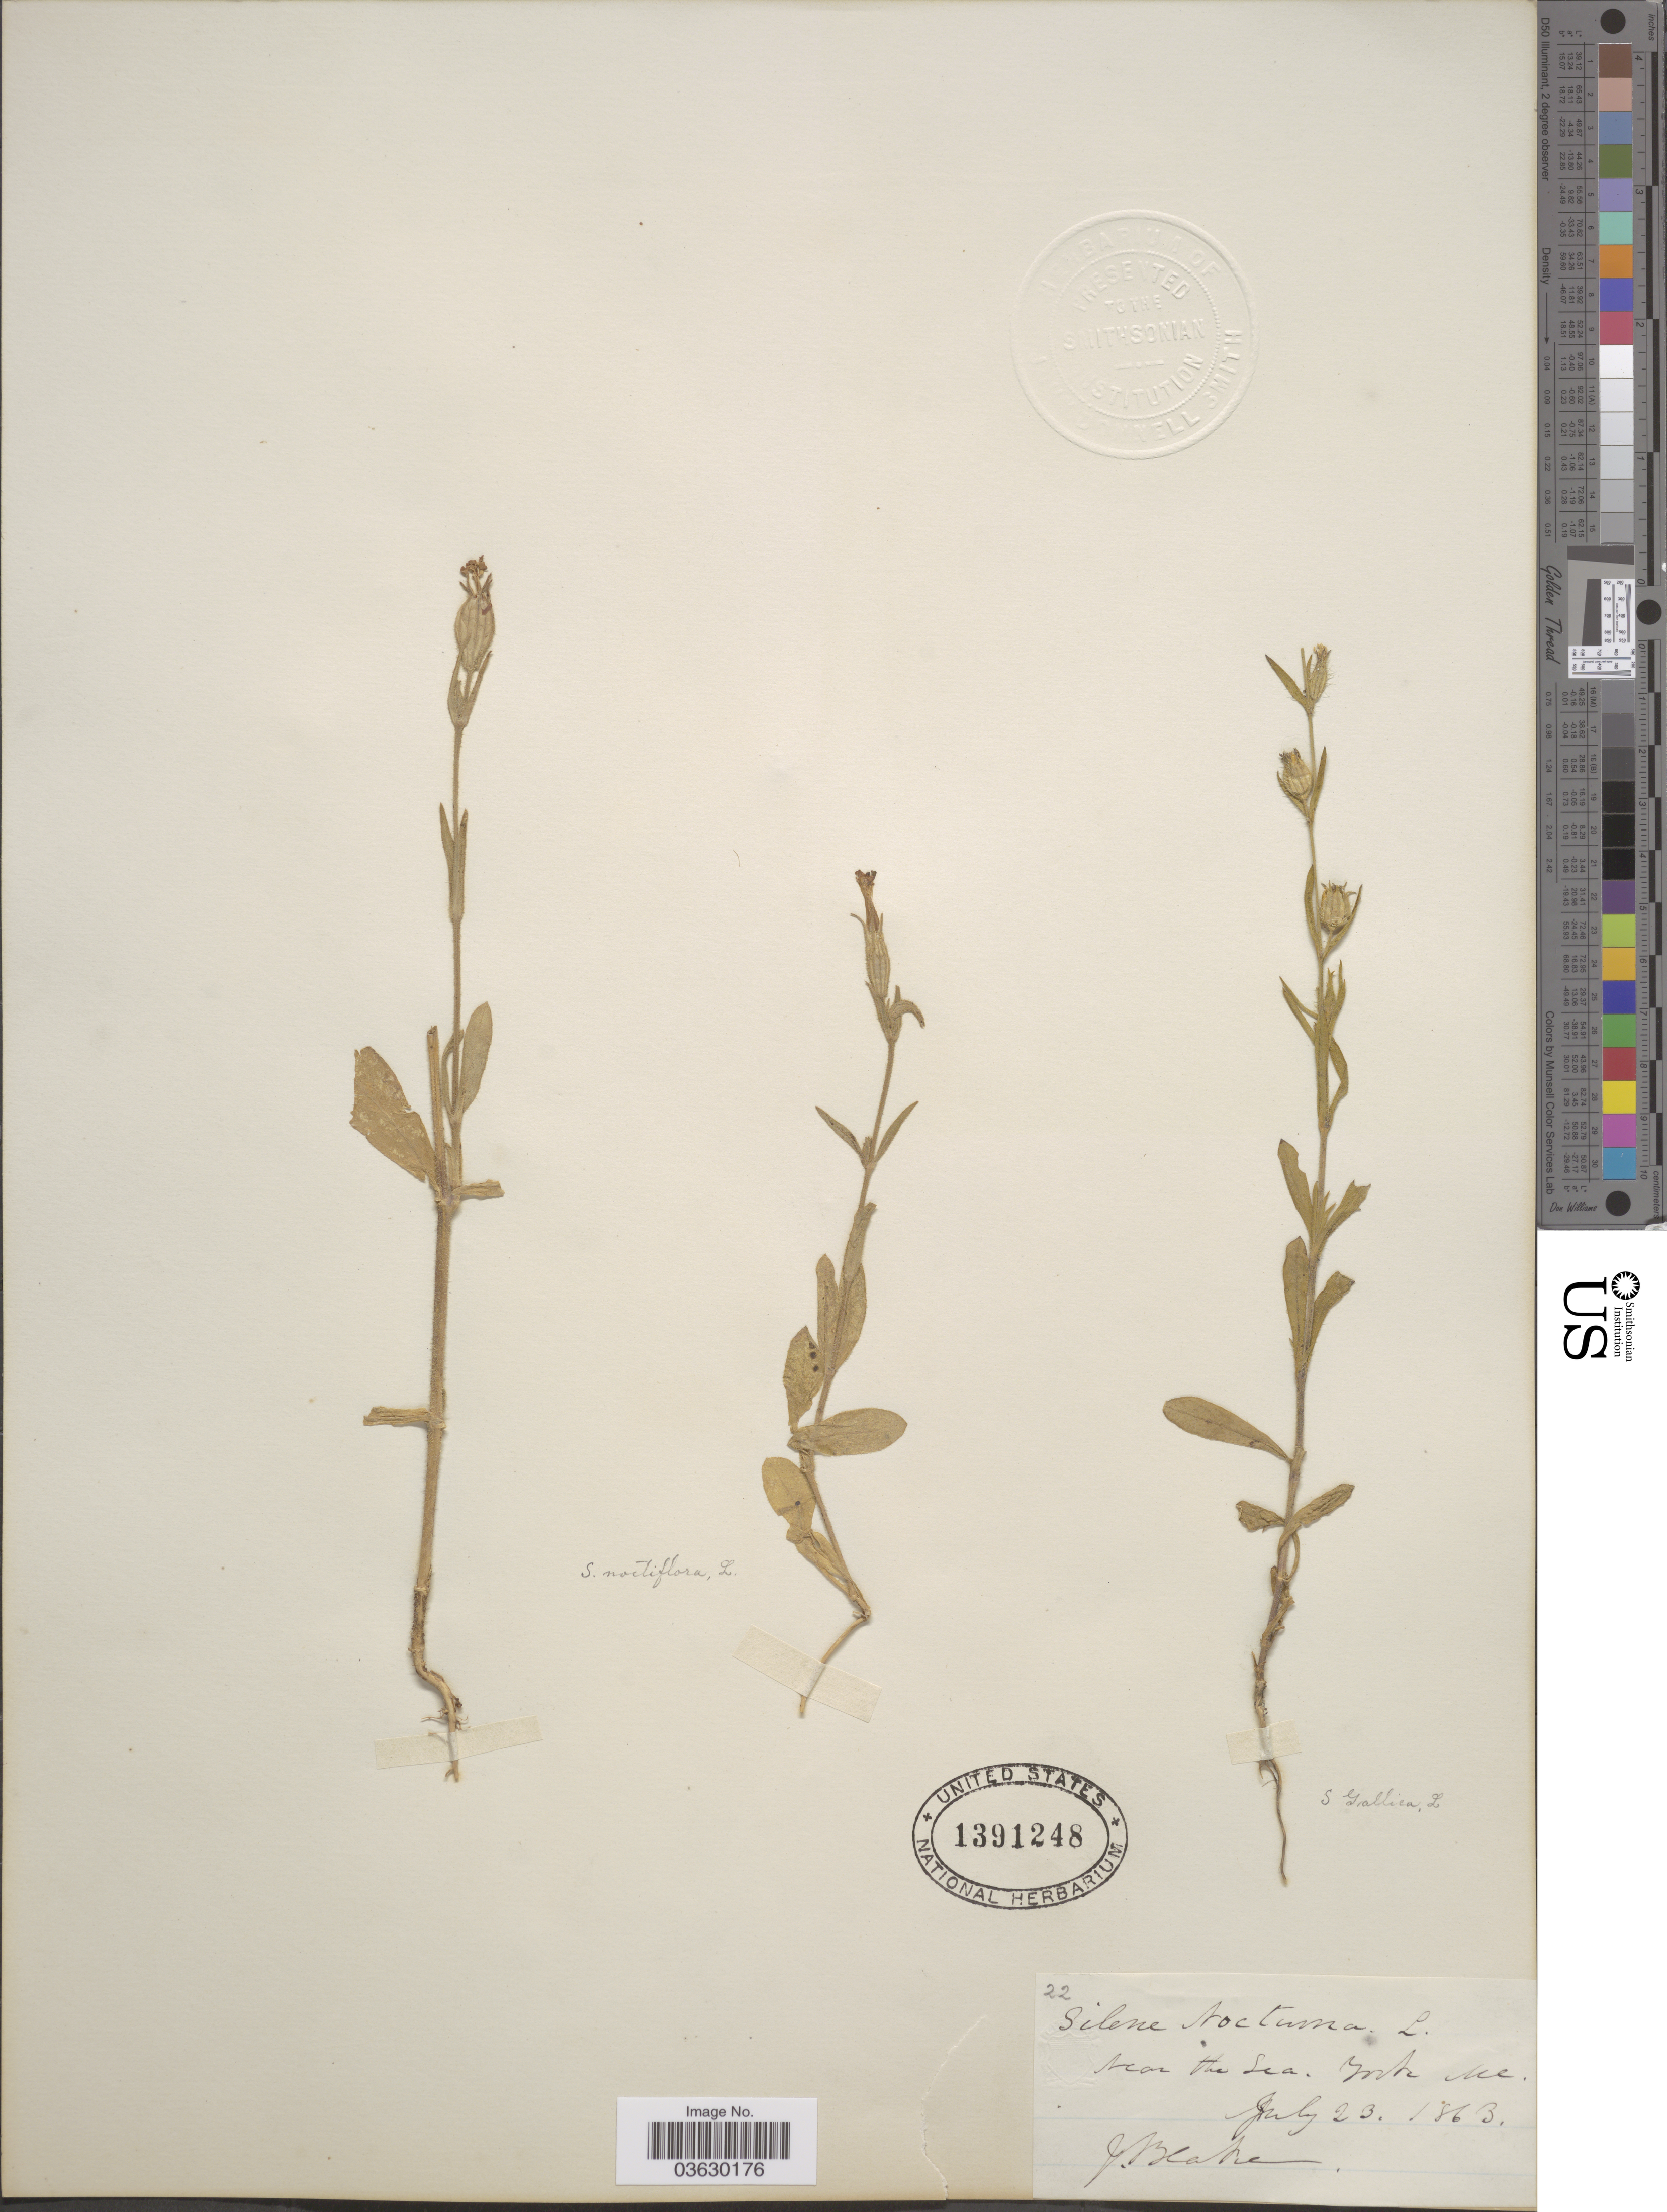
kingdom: Plantae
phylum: Tracheophyta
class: Magnoliopsida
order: Caryophyllales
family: Caryophyllaceae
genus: Silene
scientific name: Silene gallica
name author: L.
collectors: J. Blake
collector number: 22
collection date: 1863-07-23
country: United States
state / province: Maine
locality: Near the sea. York.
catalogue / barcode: US 1391248